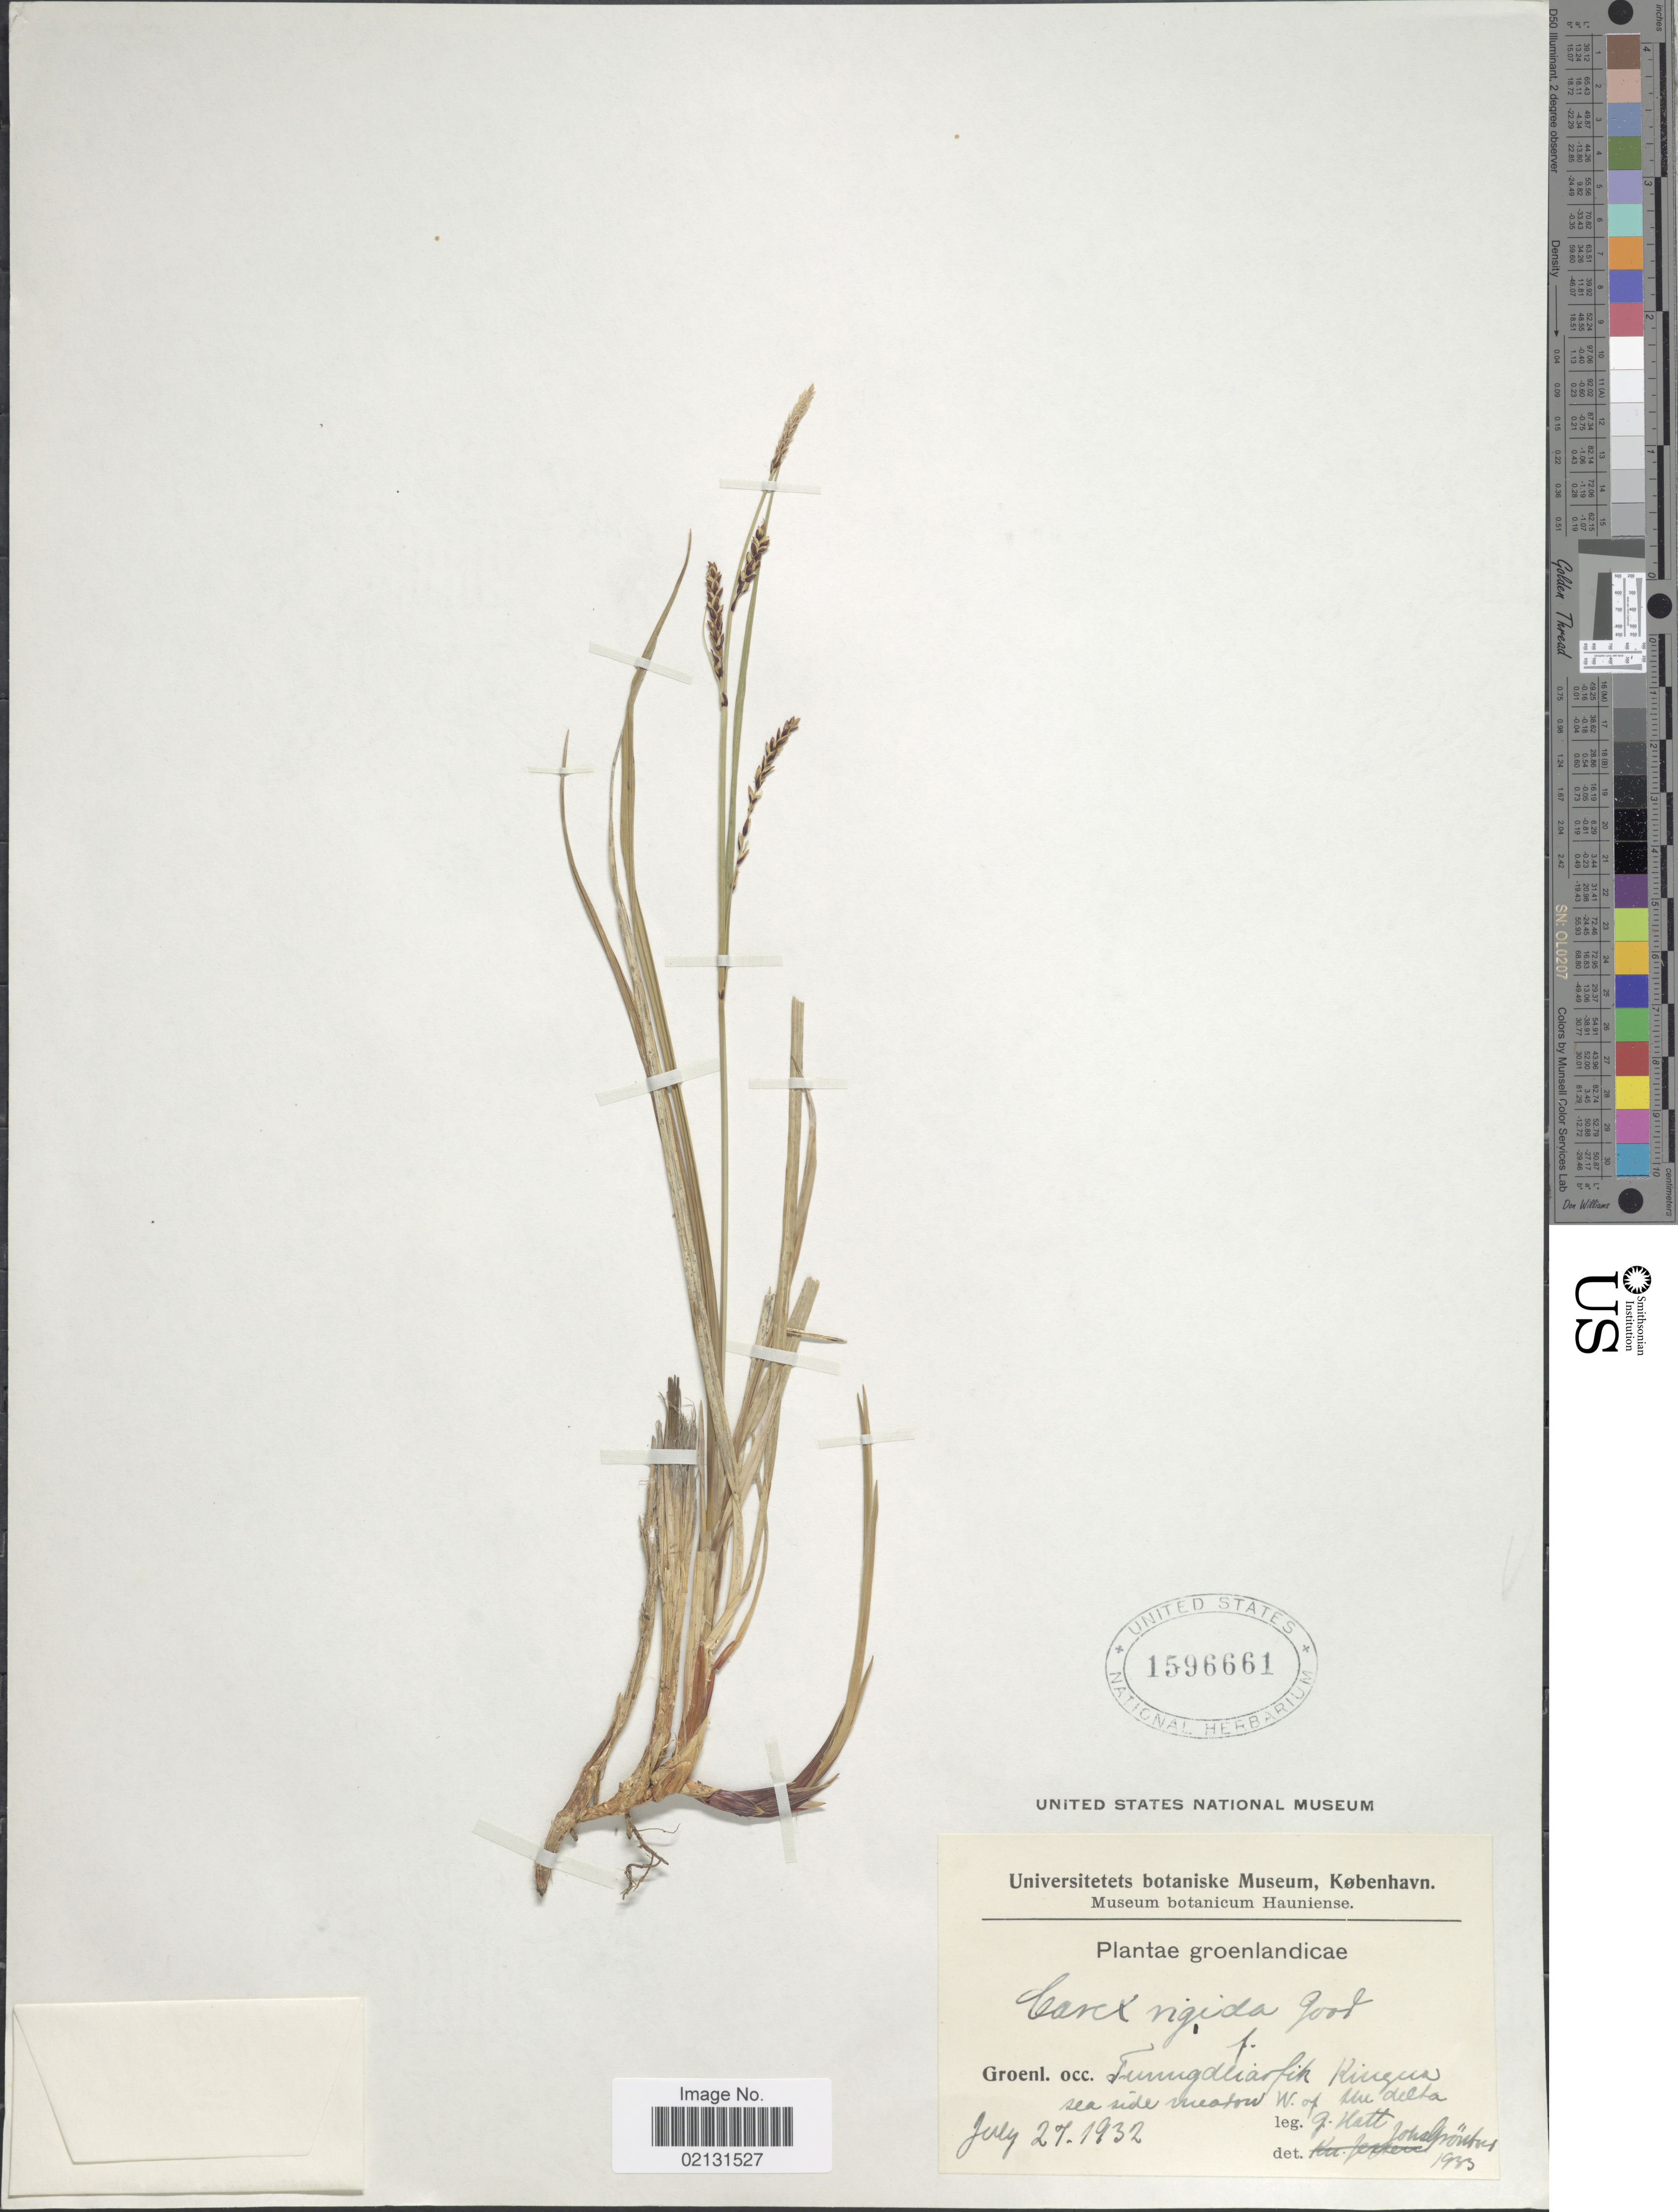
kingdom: Plantae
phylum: Tracheophyta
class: Liliopsida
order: Poales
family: Cyperaceae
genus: Carex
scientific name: Carex bigelowii subsp. bigelowii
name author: Torr. ex Schwein.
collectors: G. Hatt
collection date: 1932-07-27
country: Greenland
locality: Groenlandicae, Groenl. occ. Tunngdliarfik Kingua sea side meadow W. of the delta.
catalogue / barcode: US 1596661